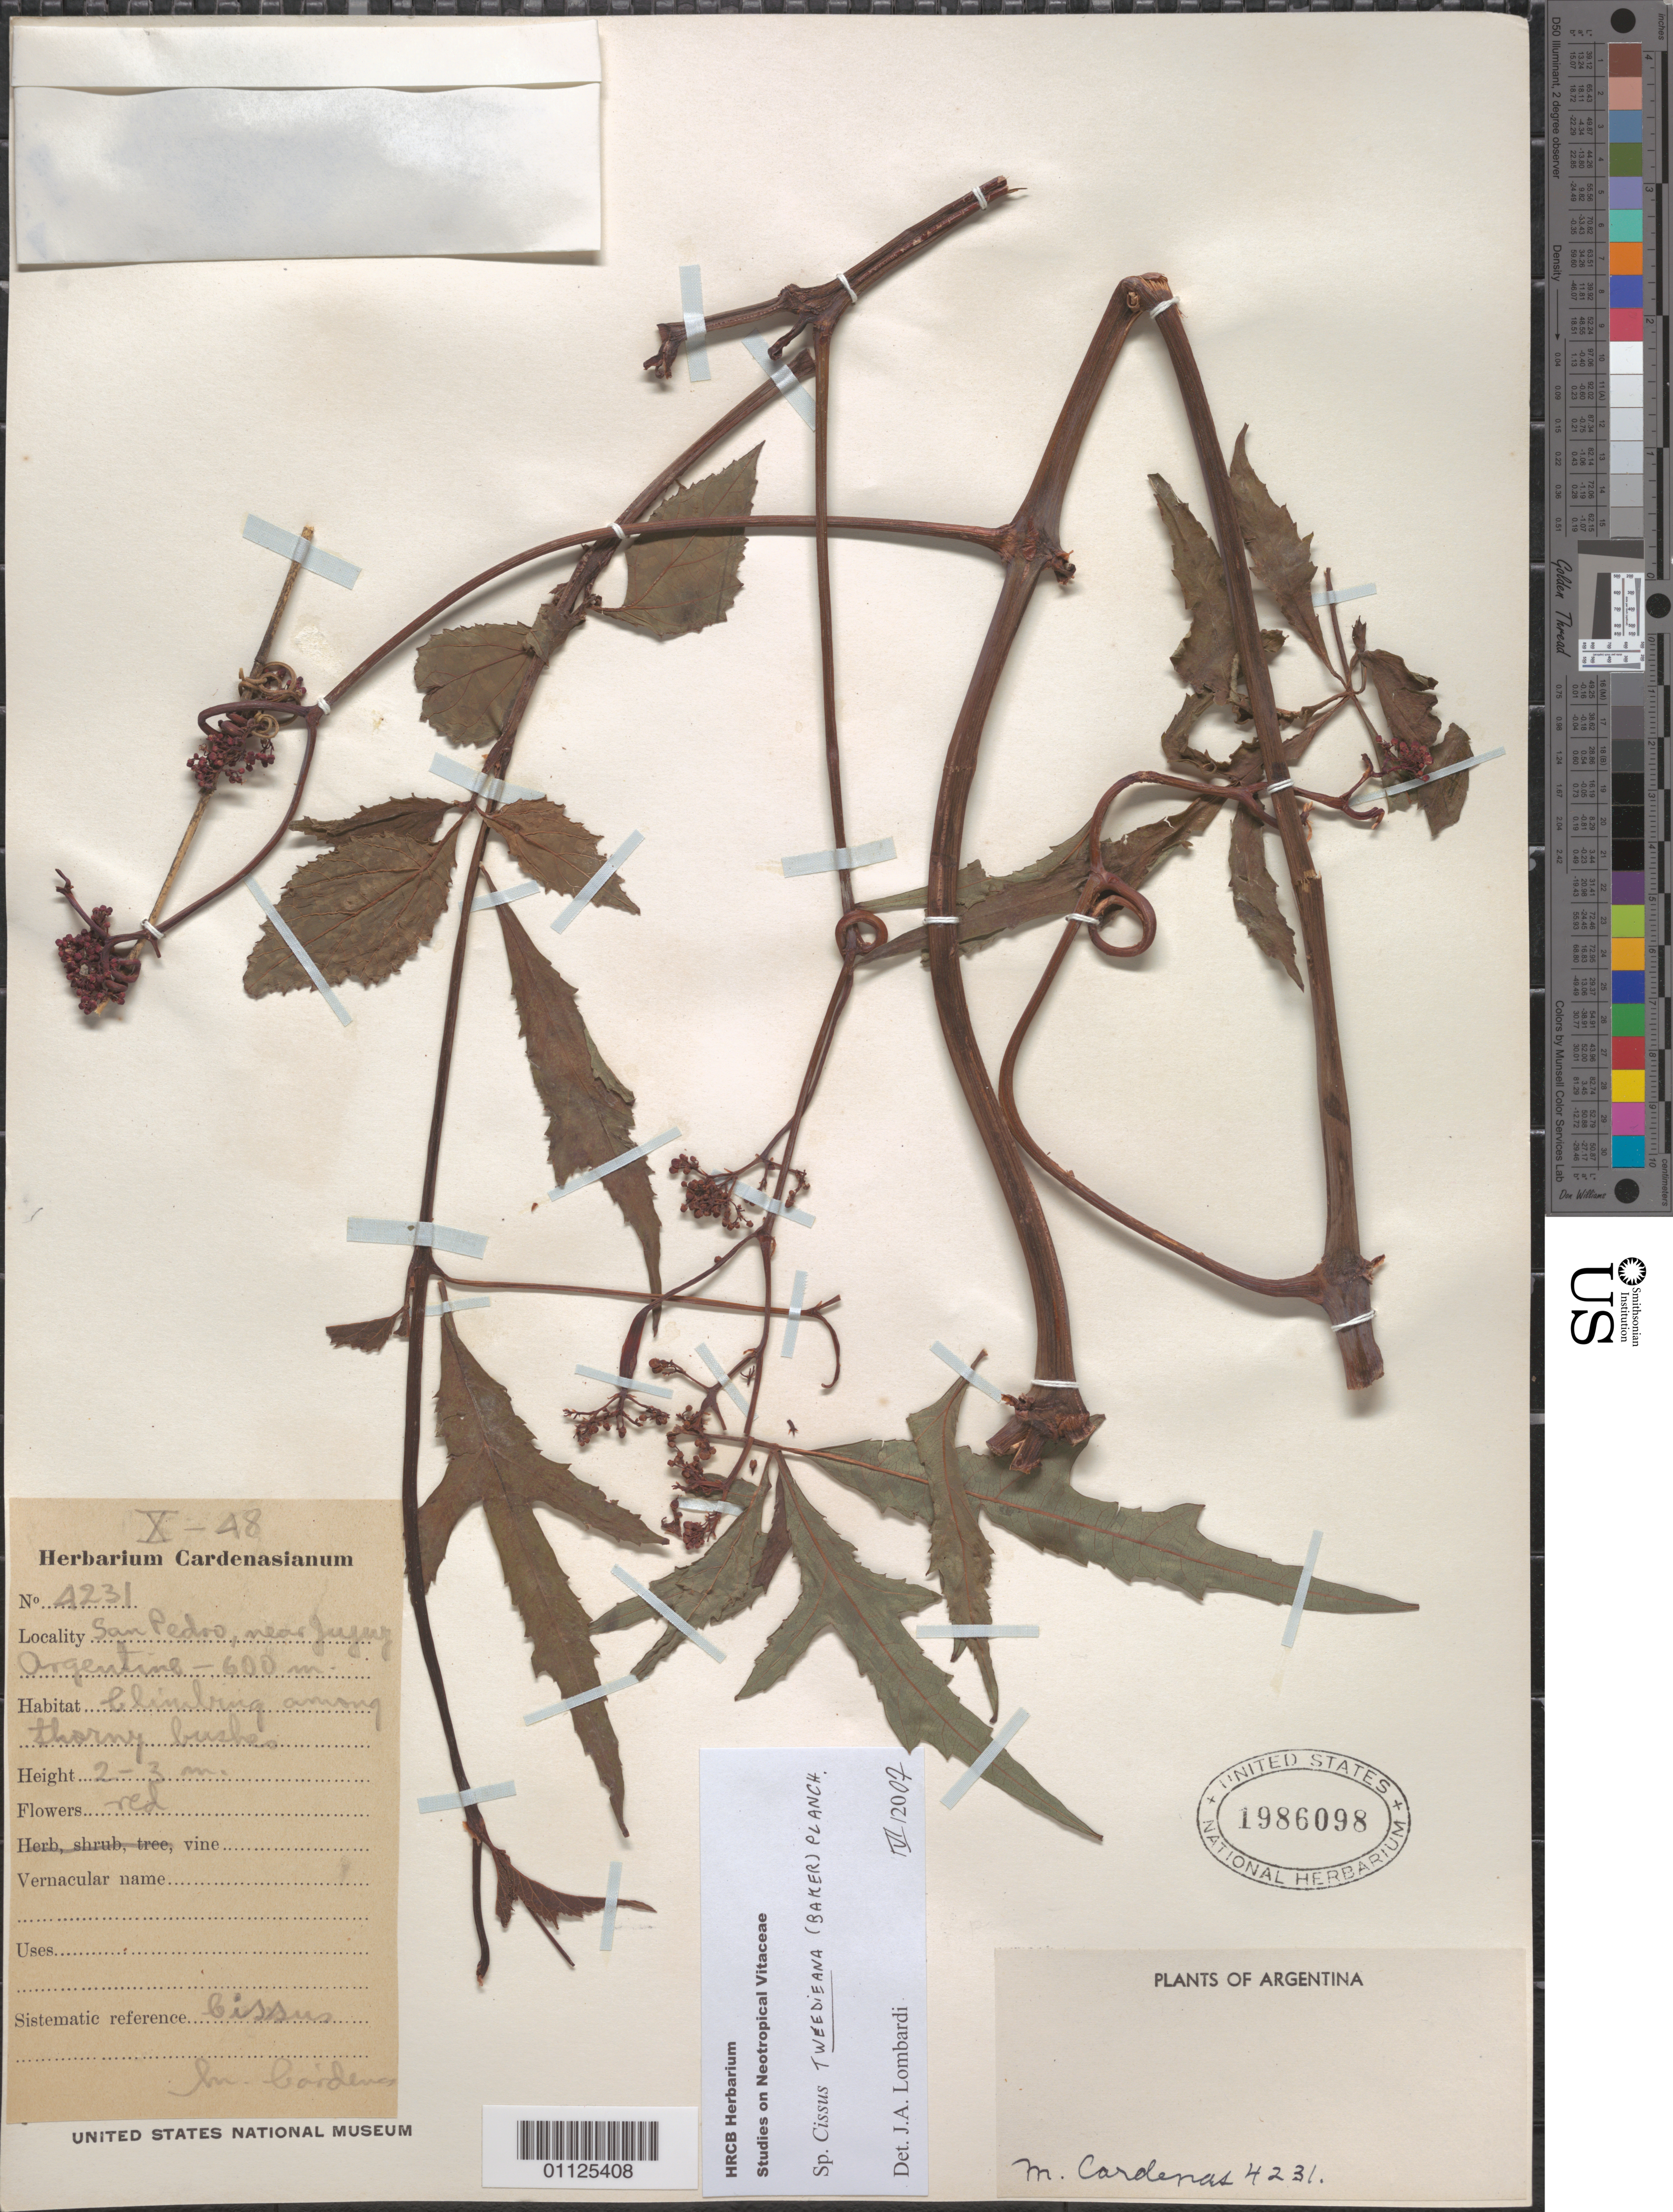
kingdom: Plantae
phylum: Tracheophyta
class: Magnoliopsida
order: Vitales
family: Vitaceae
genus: Clematicissus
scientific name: Clematicissus tweedieana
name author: (Baker) Lombardi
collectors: Herbarium Cardenasianum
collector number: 4231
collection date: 1948-10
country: Argentina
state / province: Buenos Aires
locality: San Pedro.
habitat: Climbing among thorny bushes.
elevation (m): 600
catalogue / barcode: US 1986098